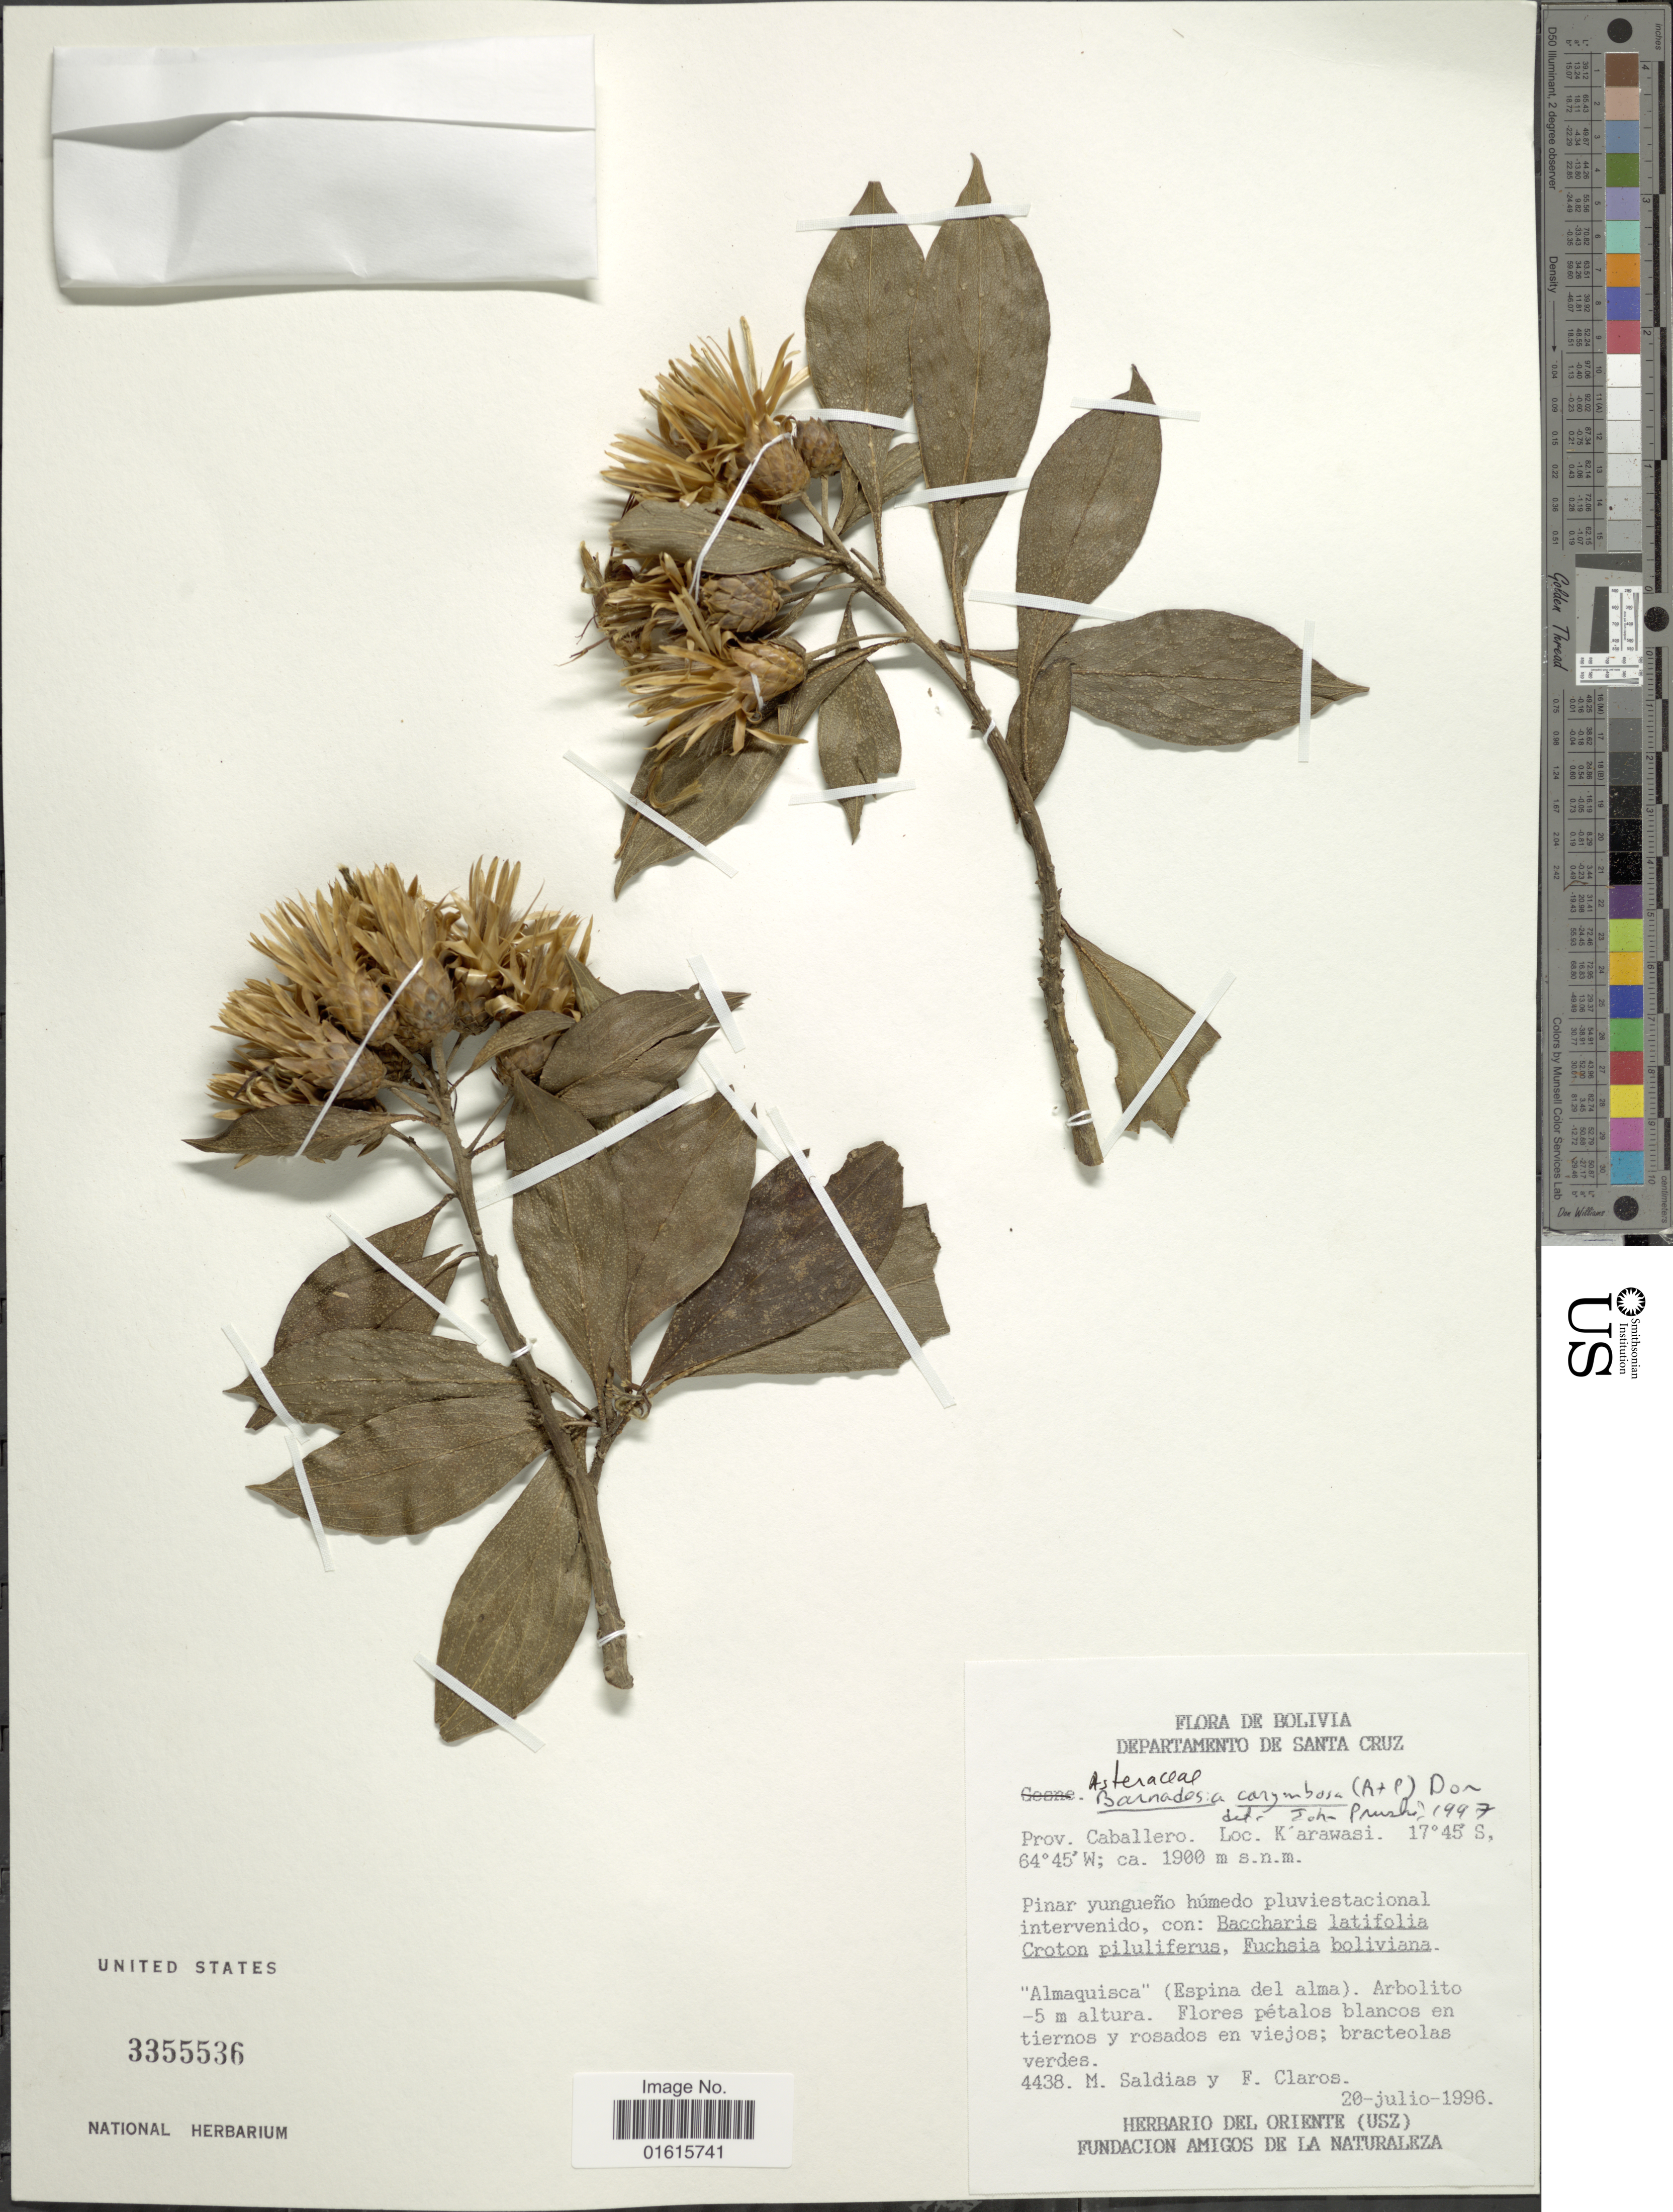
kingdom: Plantae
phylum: Tracheophyta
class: Magnoliopsida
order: Asterales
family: Asteraceae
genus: Barnadesia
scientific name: Barnadesia corymbosa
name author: (Ruiz & Pav.) D. Don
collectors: M. Saldias & F. Claros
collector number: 4438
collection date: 1996-07-20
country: Bolivia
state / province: Santa Cruz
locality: Prov. Caballero Loc. K' arawasi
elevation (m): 1900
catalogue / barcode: US 3355536